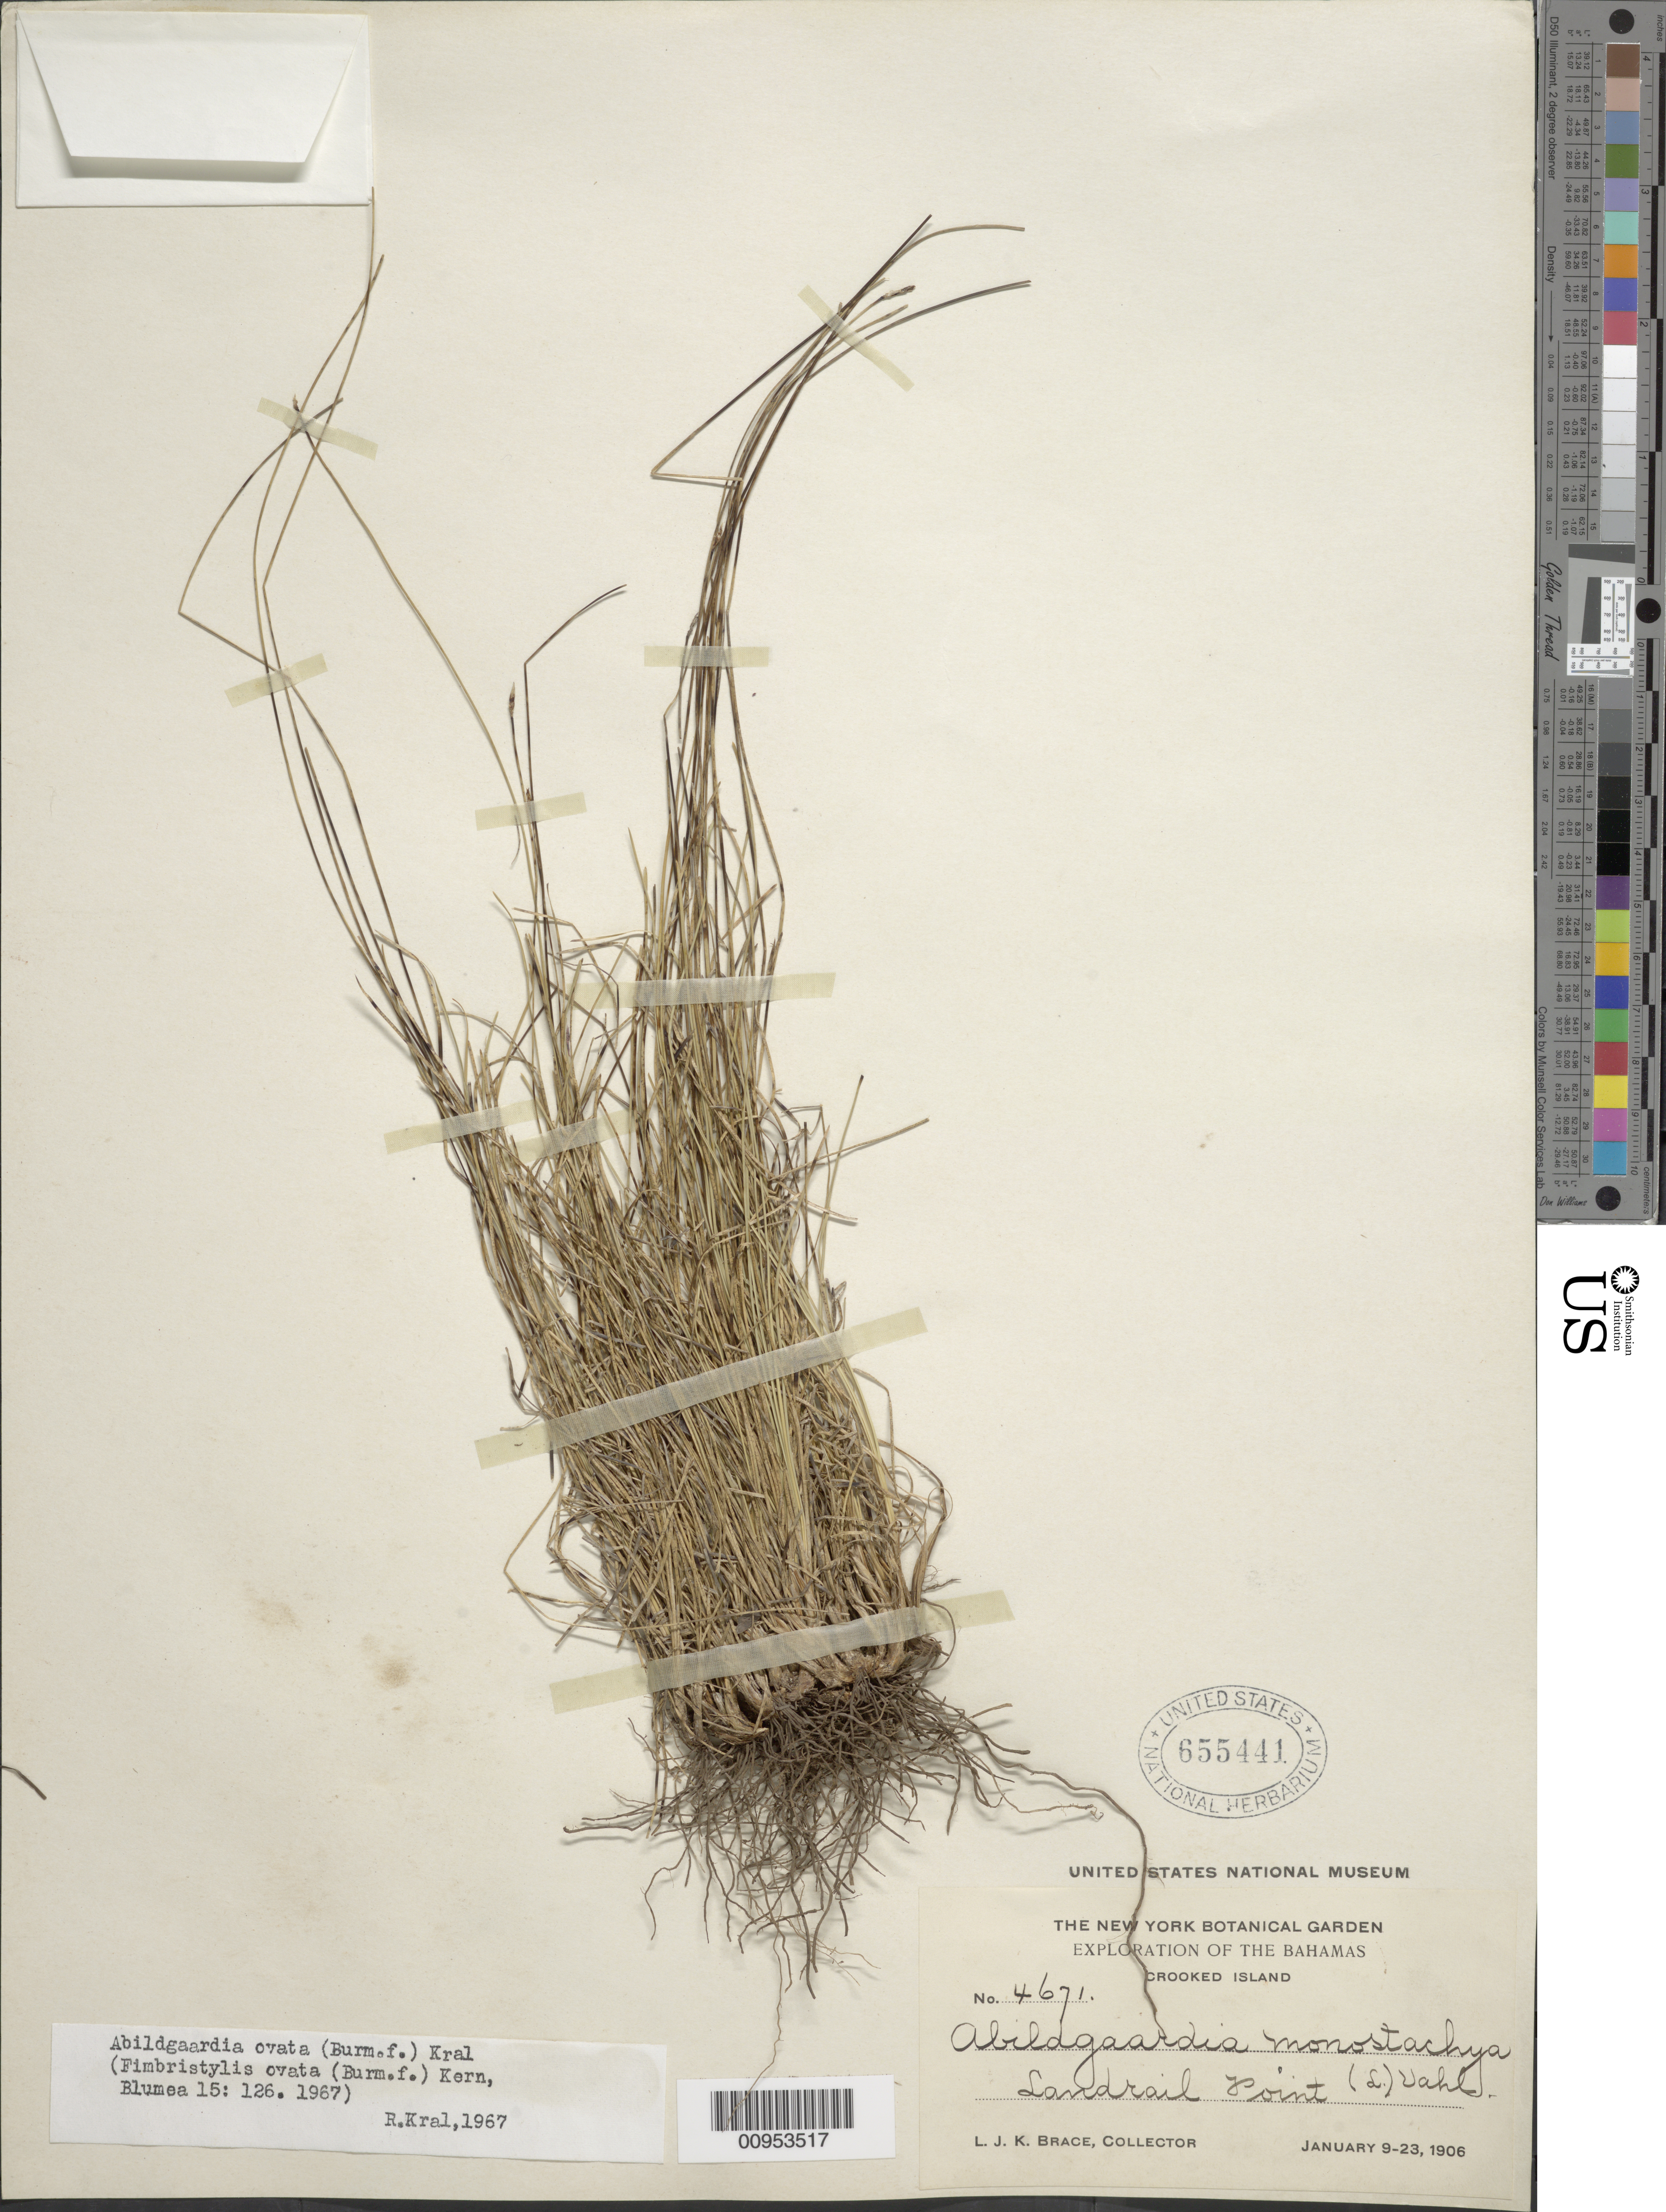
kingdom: Plantae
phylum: Tracheophyta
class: Liliopsida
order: Poales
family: Cyperaceae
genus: Abildgaardia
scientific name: Abildgaardia ovata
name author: (Burm. f.) Kral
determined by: Kral, Robert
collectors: L. J. K. Brace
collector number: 4671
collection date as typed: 09 Jan 1906 to 23 Jan 1906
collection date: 1906-01-09/1906-01-23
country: Bahamas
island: Crooked Island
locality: Landrail point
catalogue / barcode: US 655441